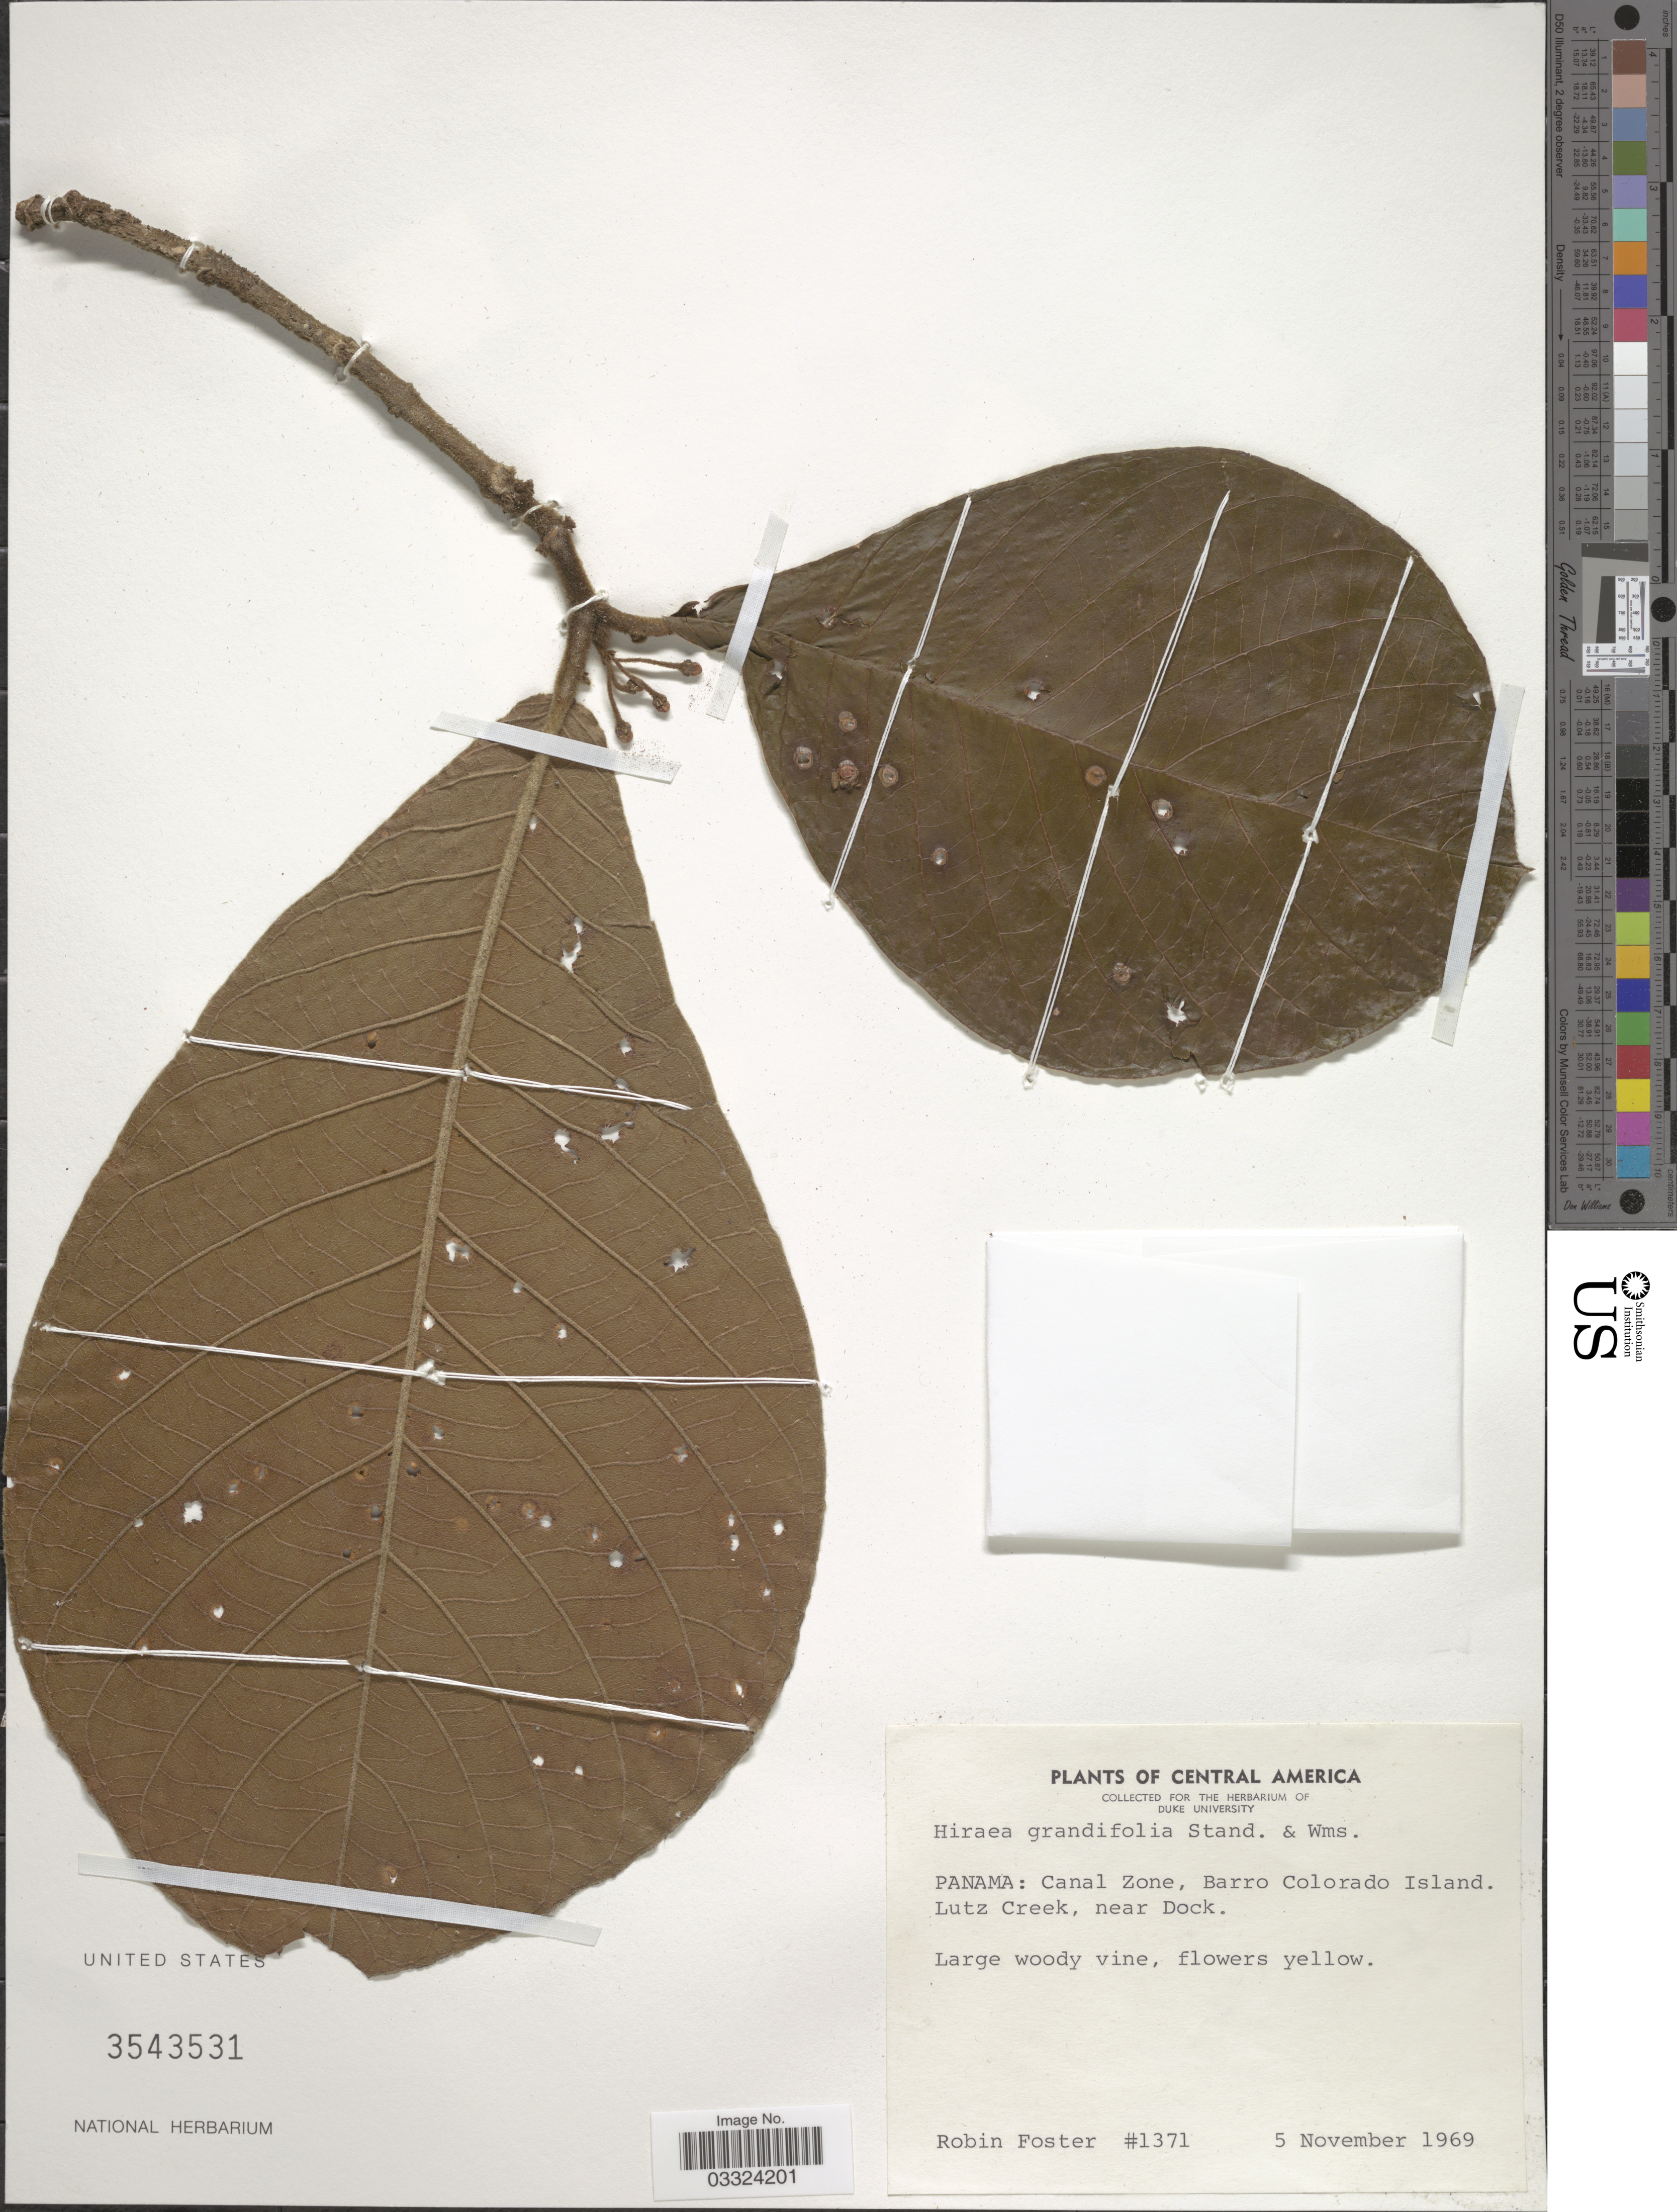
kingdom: Plantae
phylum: Tracheophyta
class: Magnoliopsida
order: Malpighiales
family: Malpighiaceae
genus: Hiraea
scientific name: Hiraea grandifolia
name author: Standl. & L.O. Williams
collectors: R. B. Foster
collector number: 1371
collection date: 1969-11-05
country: Panama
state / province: Panamá Oeste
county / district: Canal Zone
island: Barro Colorado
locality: Canal Zone, Barro Colorado Island. Lutz Creek, near Dock.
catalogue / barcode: US 3543531